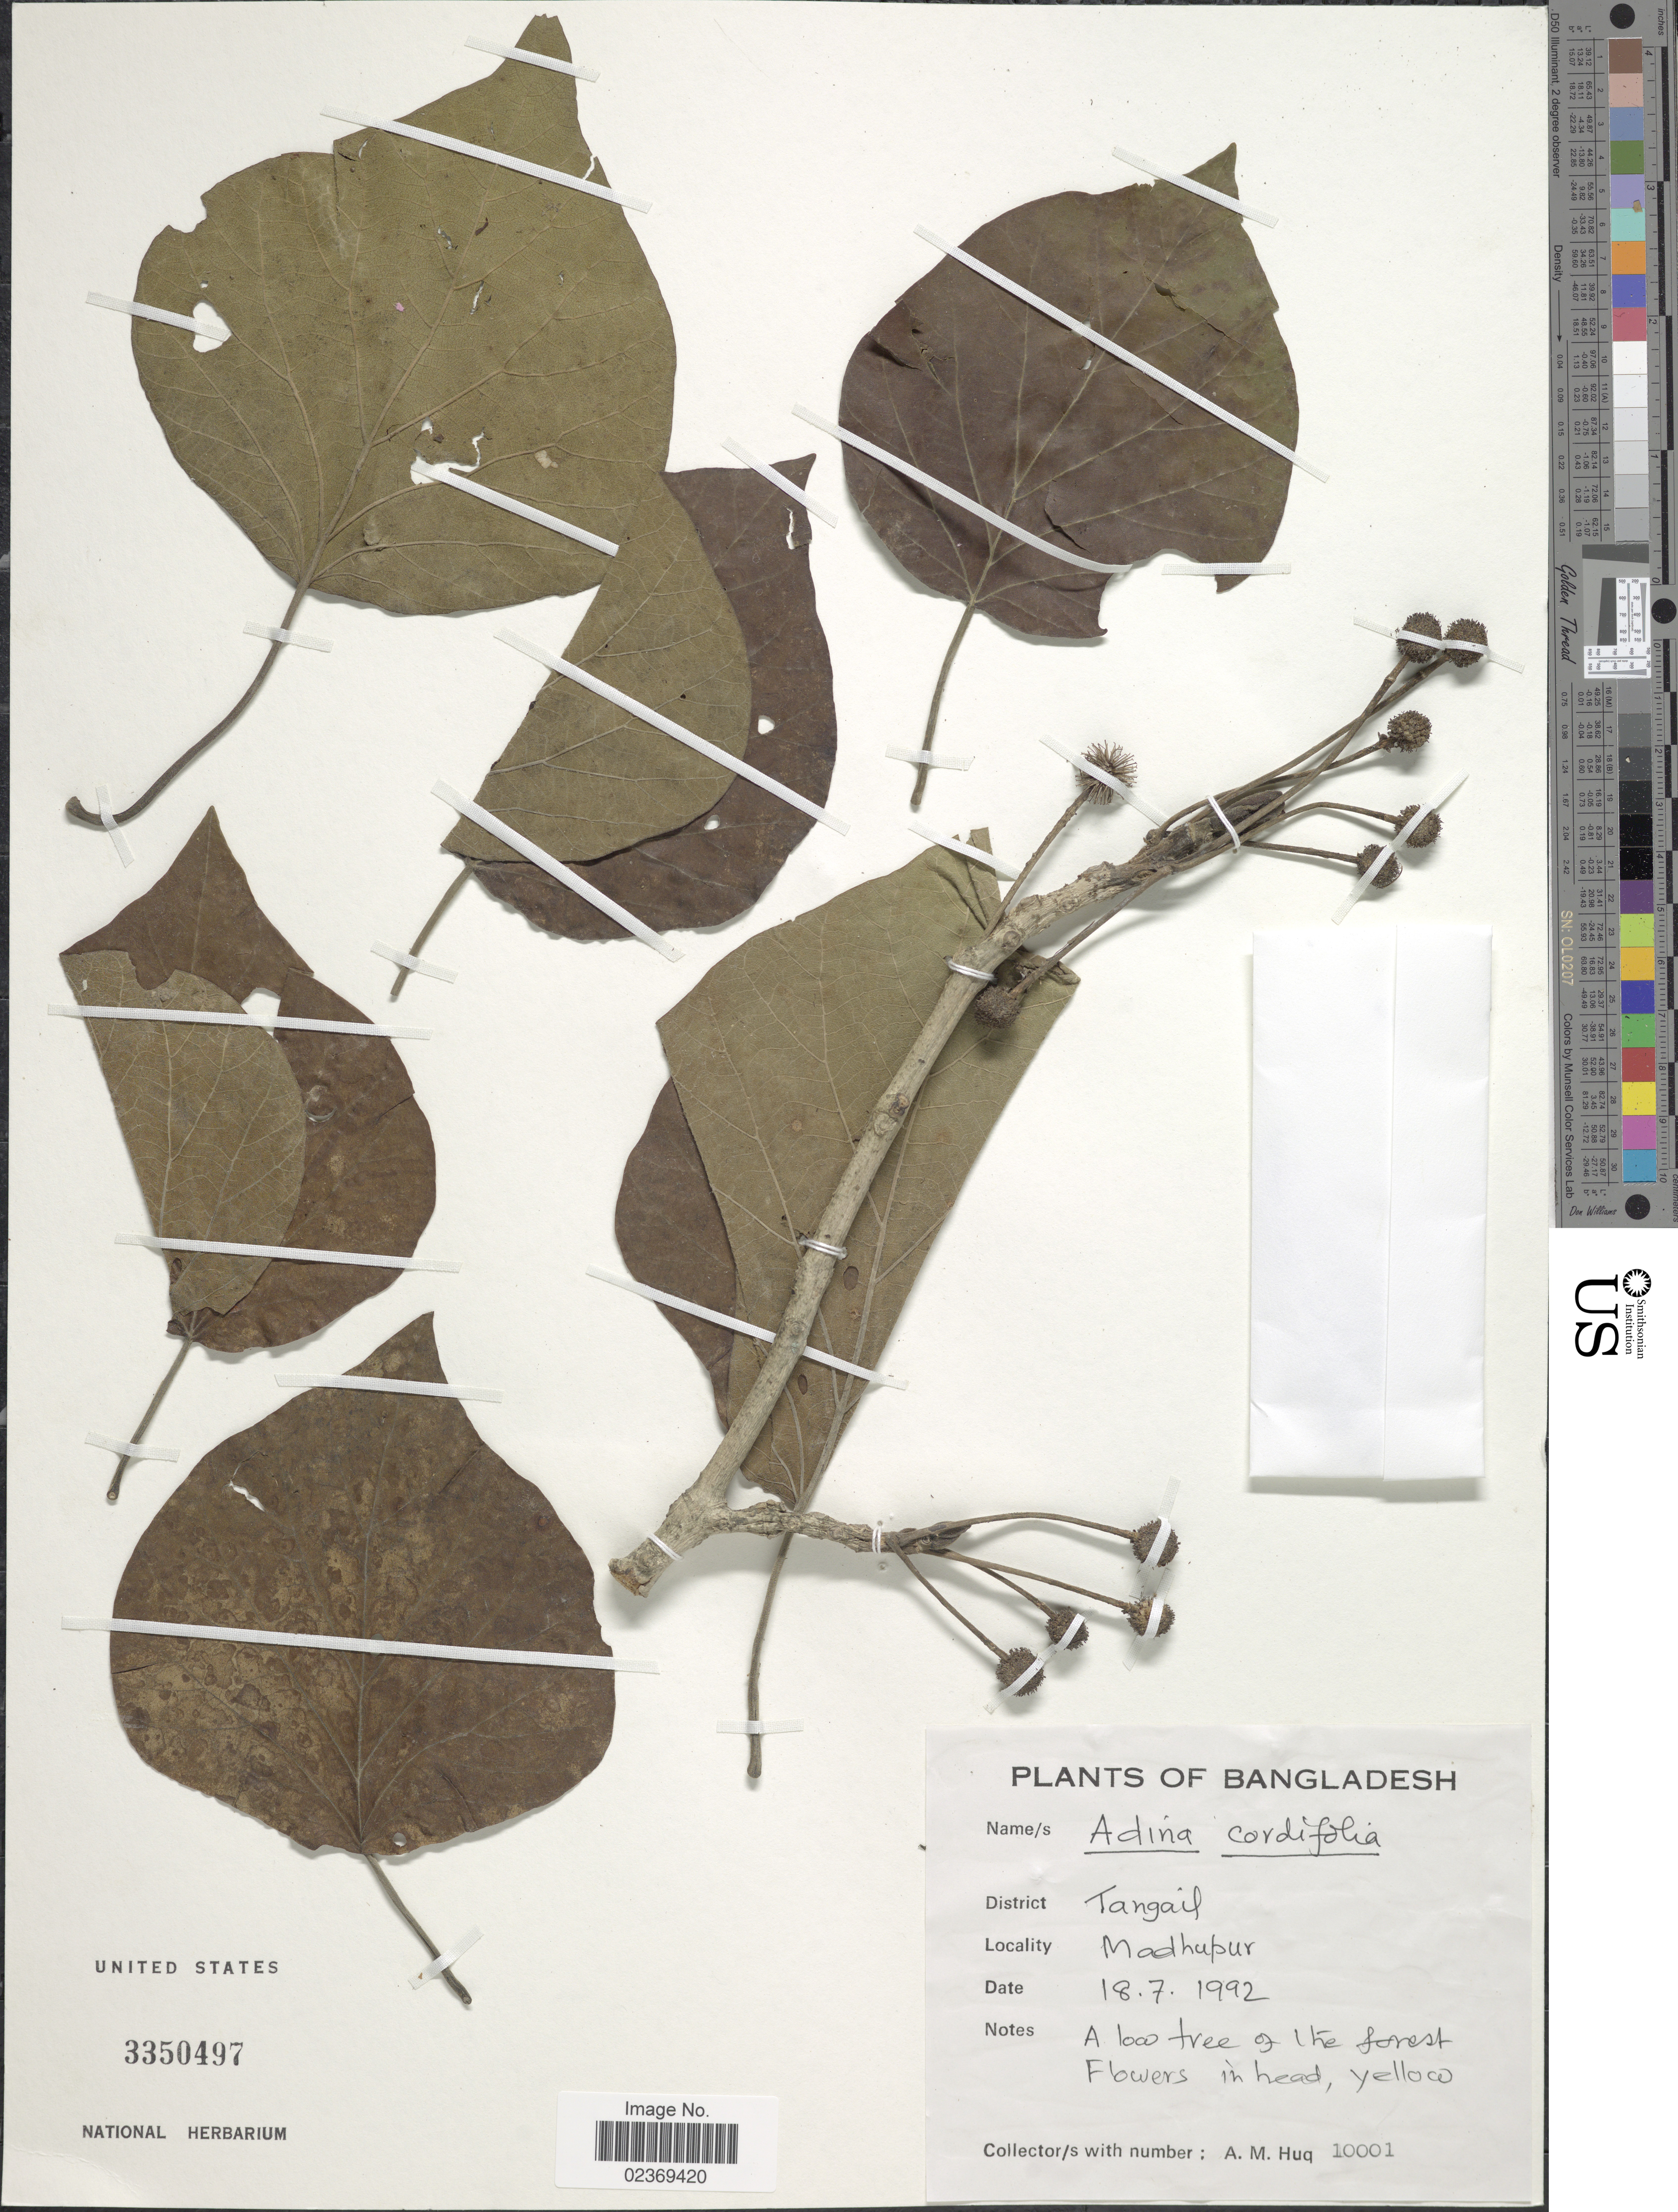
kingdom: Plantae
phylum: Tracheophyta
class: Magnoliopsida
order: Gentianales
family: Rubiaceae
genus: Adina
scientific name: Adina cordifolia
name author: (Roxb.) Hook. f. & Benth.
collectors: A. M. Huq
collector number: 10001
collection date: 1992-07-18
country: Bangladesh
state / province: Dhaka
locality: District Tangail, Madhupur.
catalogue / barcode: US 3350497